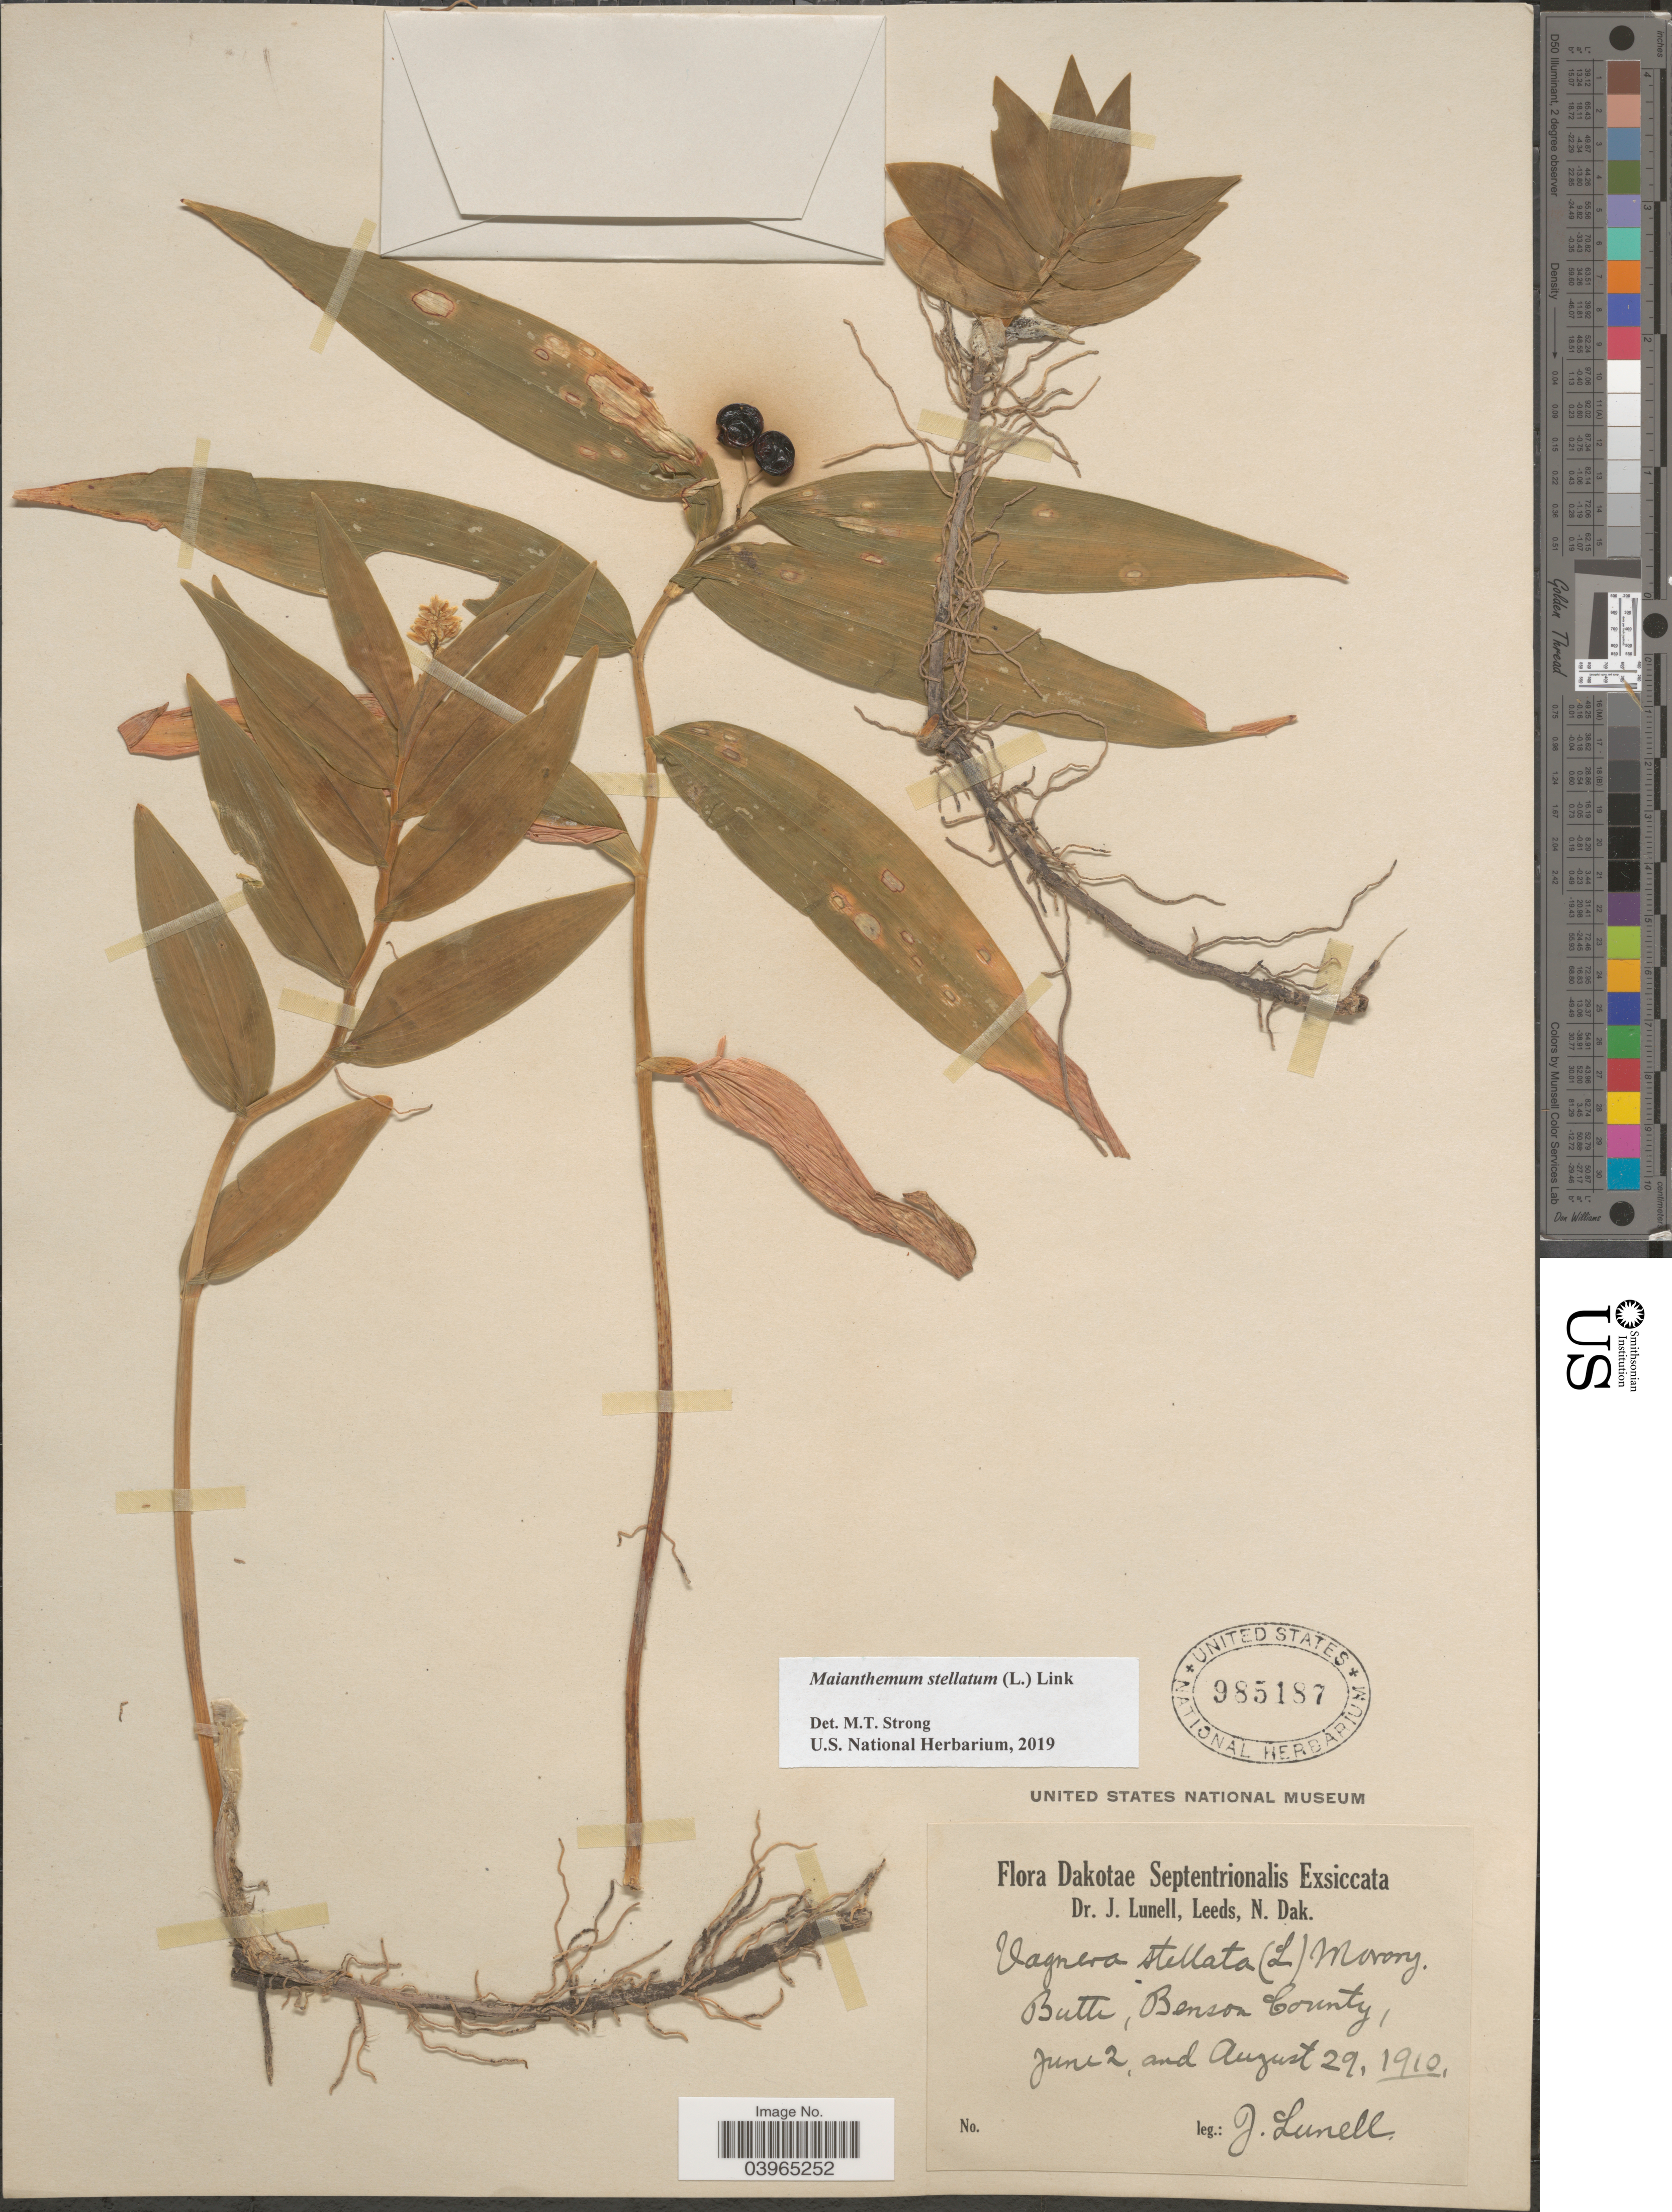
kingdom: Plantae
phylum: Tracheophyta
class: Liliopsida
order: Asparagales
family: Asparagaceae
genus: Maianthemum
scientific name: Maianthemum stellatum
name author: (L.) Link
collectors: J. Lunell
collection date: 1910-06-02/1910-08-29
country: United States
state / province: North Dakota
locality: Dakotae Septentrionalis. Butte, Benson County.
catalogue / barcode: US 985187